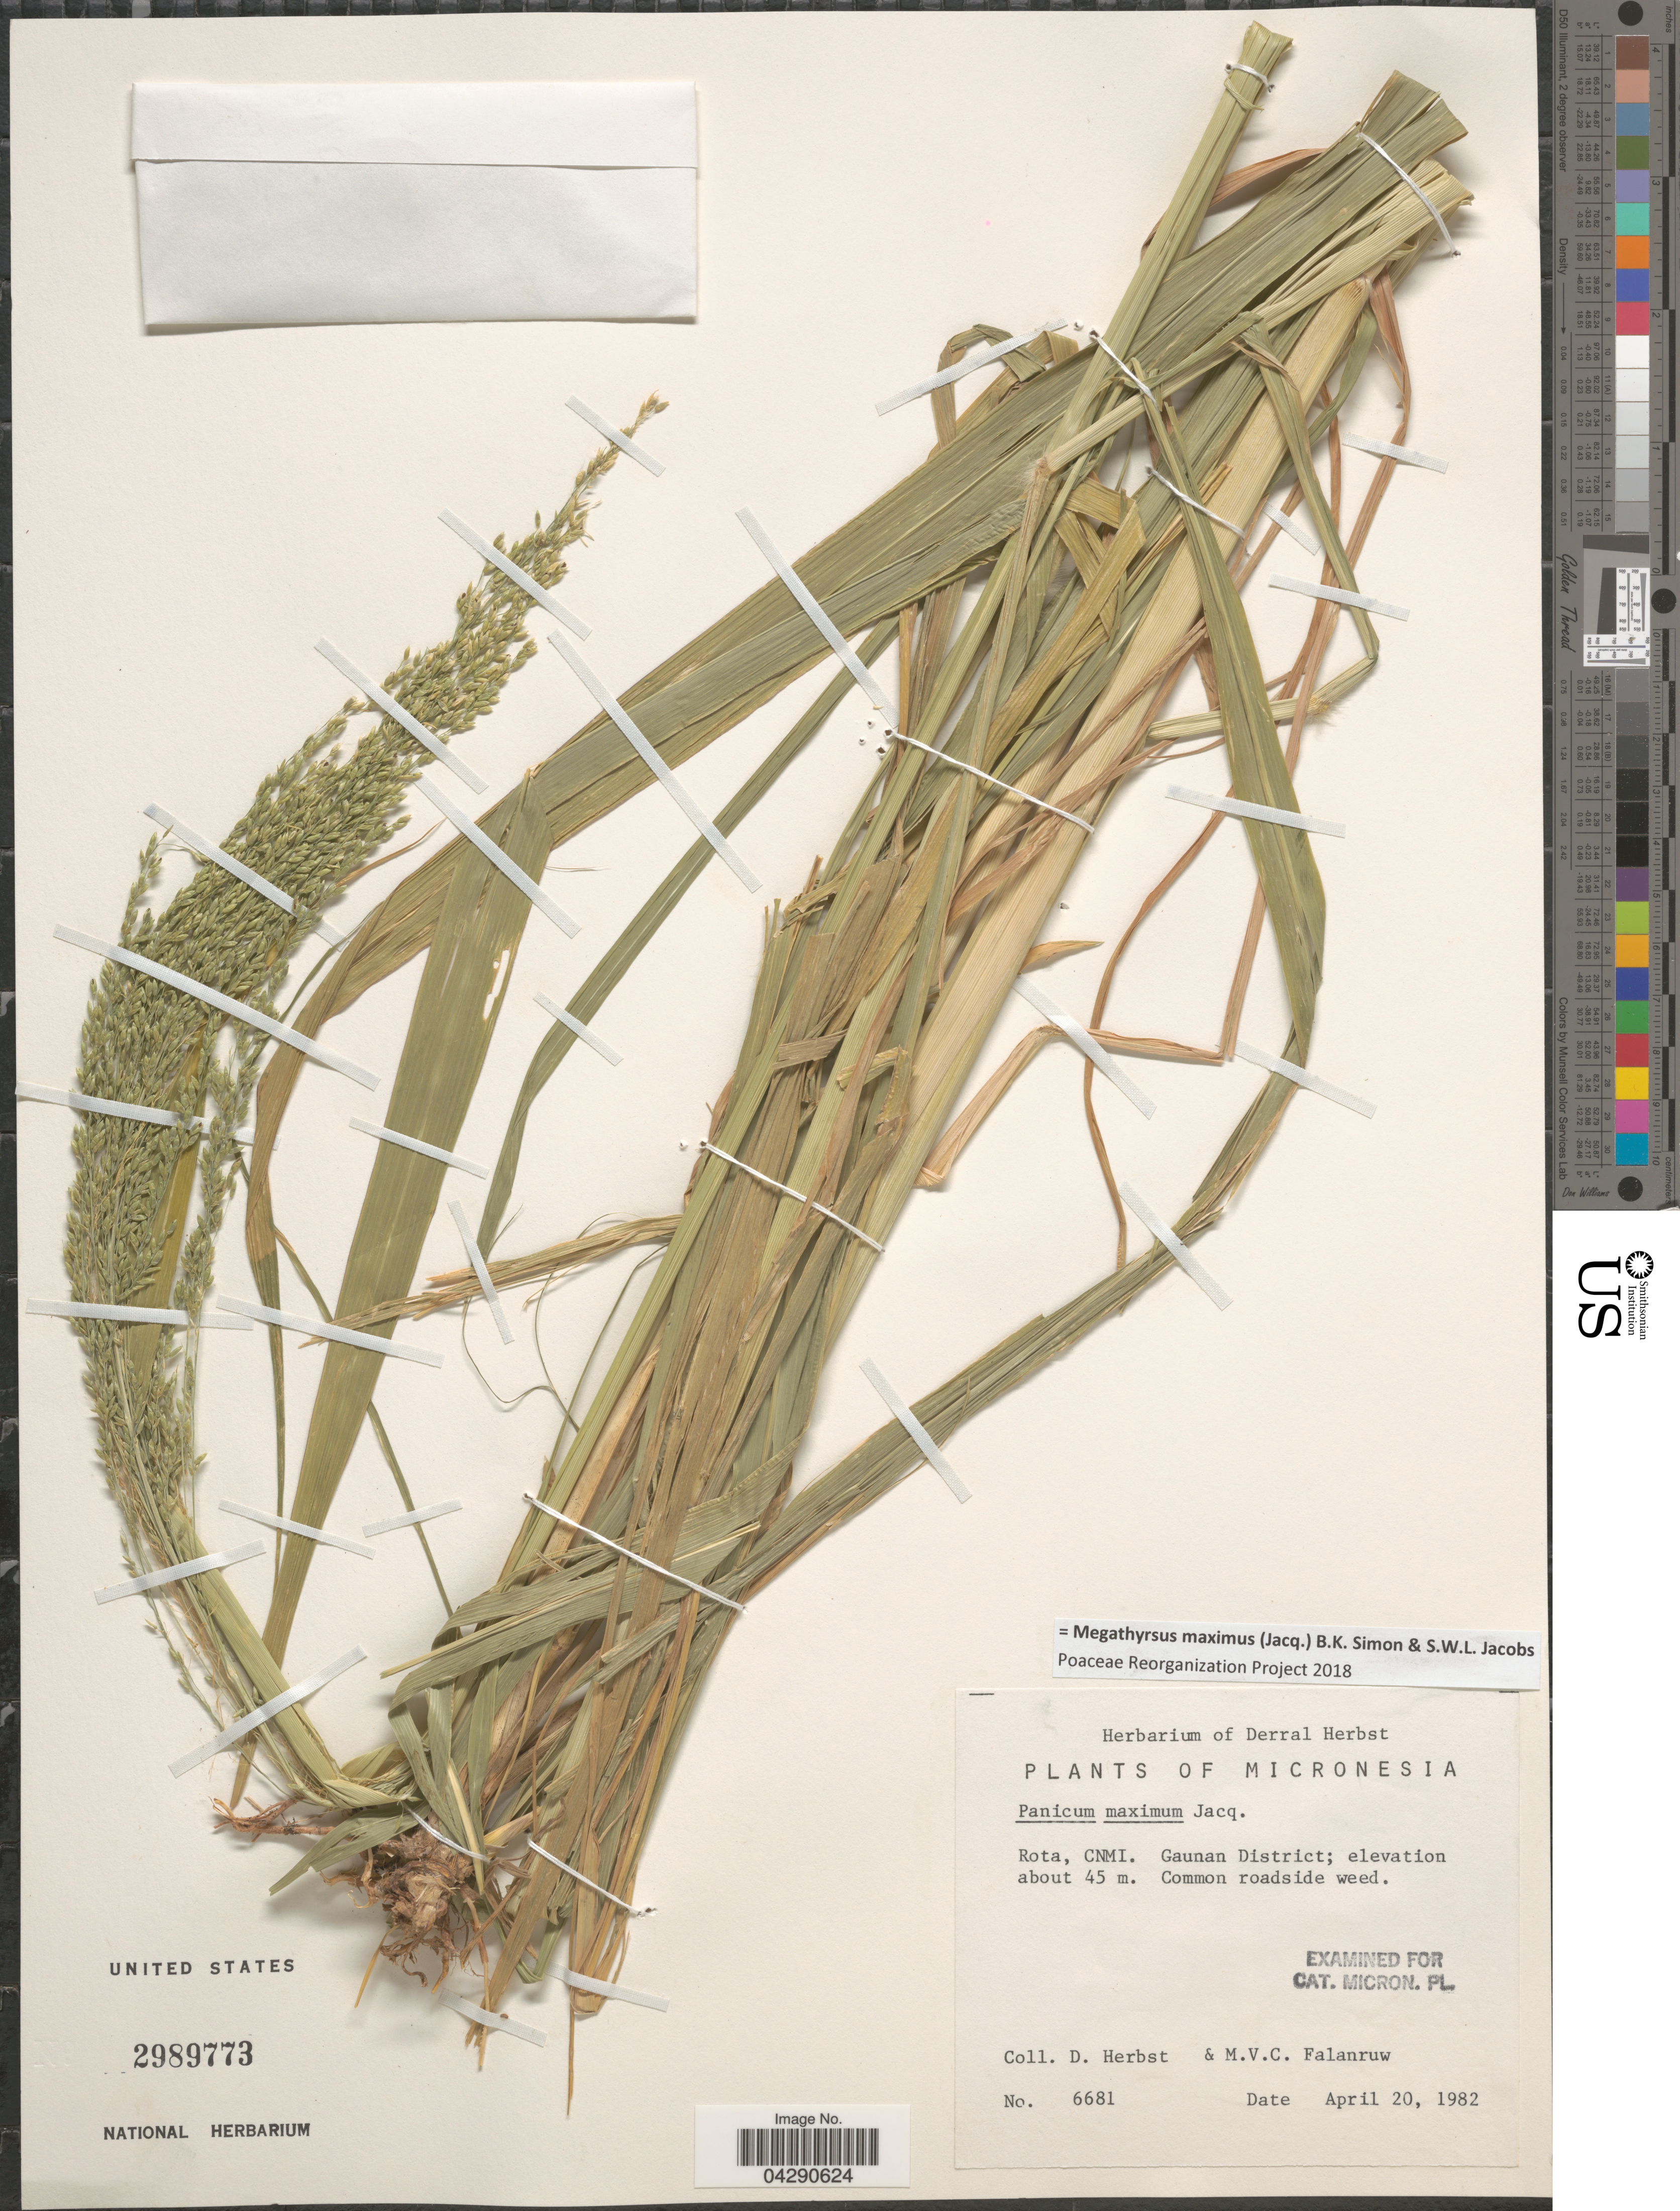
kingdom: Plantae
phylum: Tracheophyta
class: Liliopsida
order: Poales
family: Poaceae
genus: Megathyrsus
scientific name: Megathyrsus maximus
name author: (Jacq.) B.K. Simon & S.W.L. Jacobs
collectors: D. R. Herbst & M. V. Falanruw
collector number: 6681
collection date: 1982-04-20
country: Northern Mariana Islands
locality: Micronesia [unsure placement]. Rota, CNMI. Gaunan District.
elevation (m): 45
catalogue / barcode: US 2989773